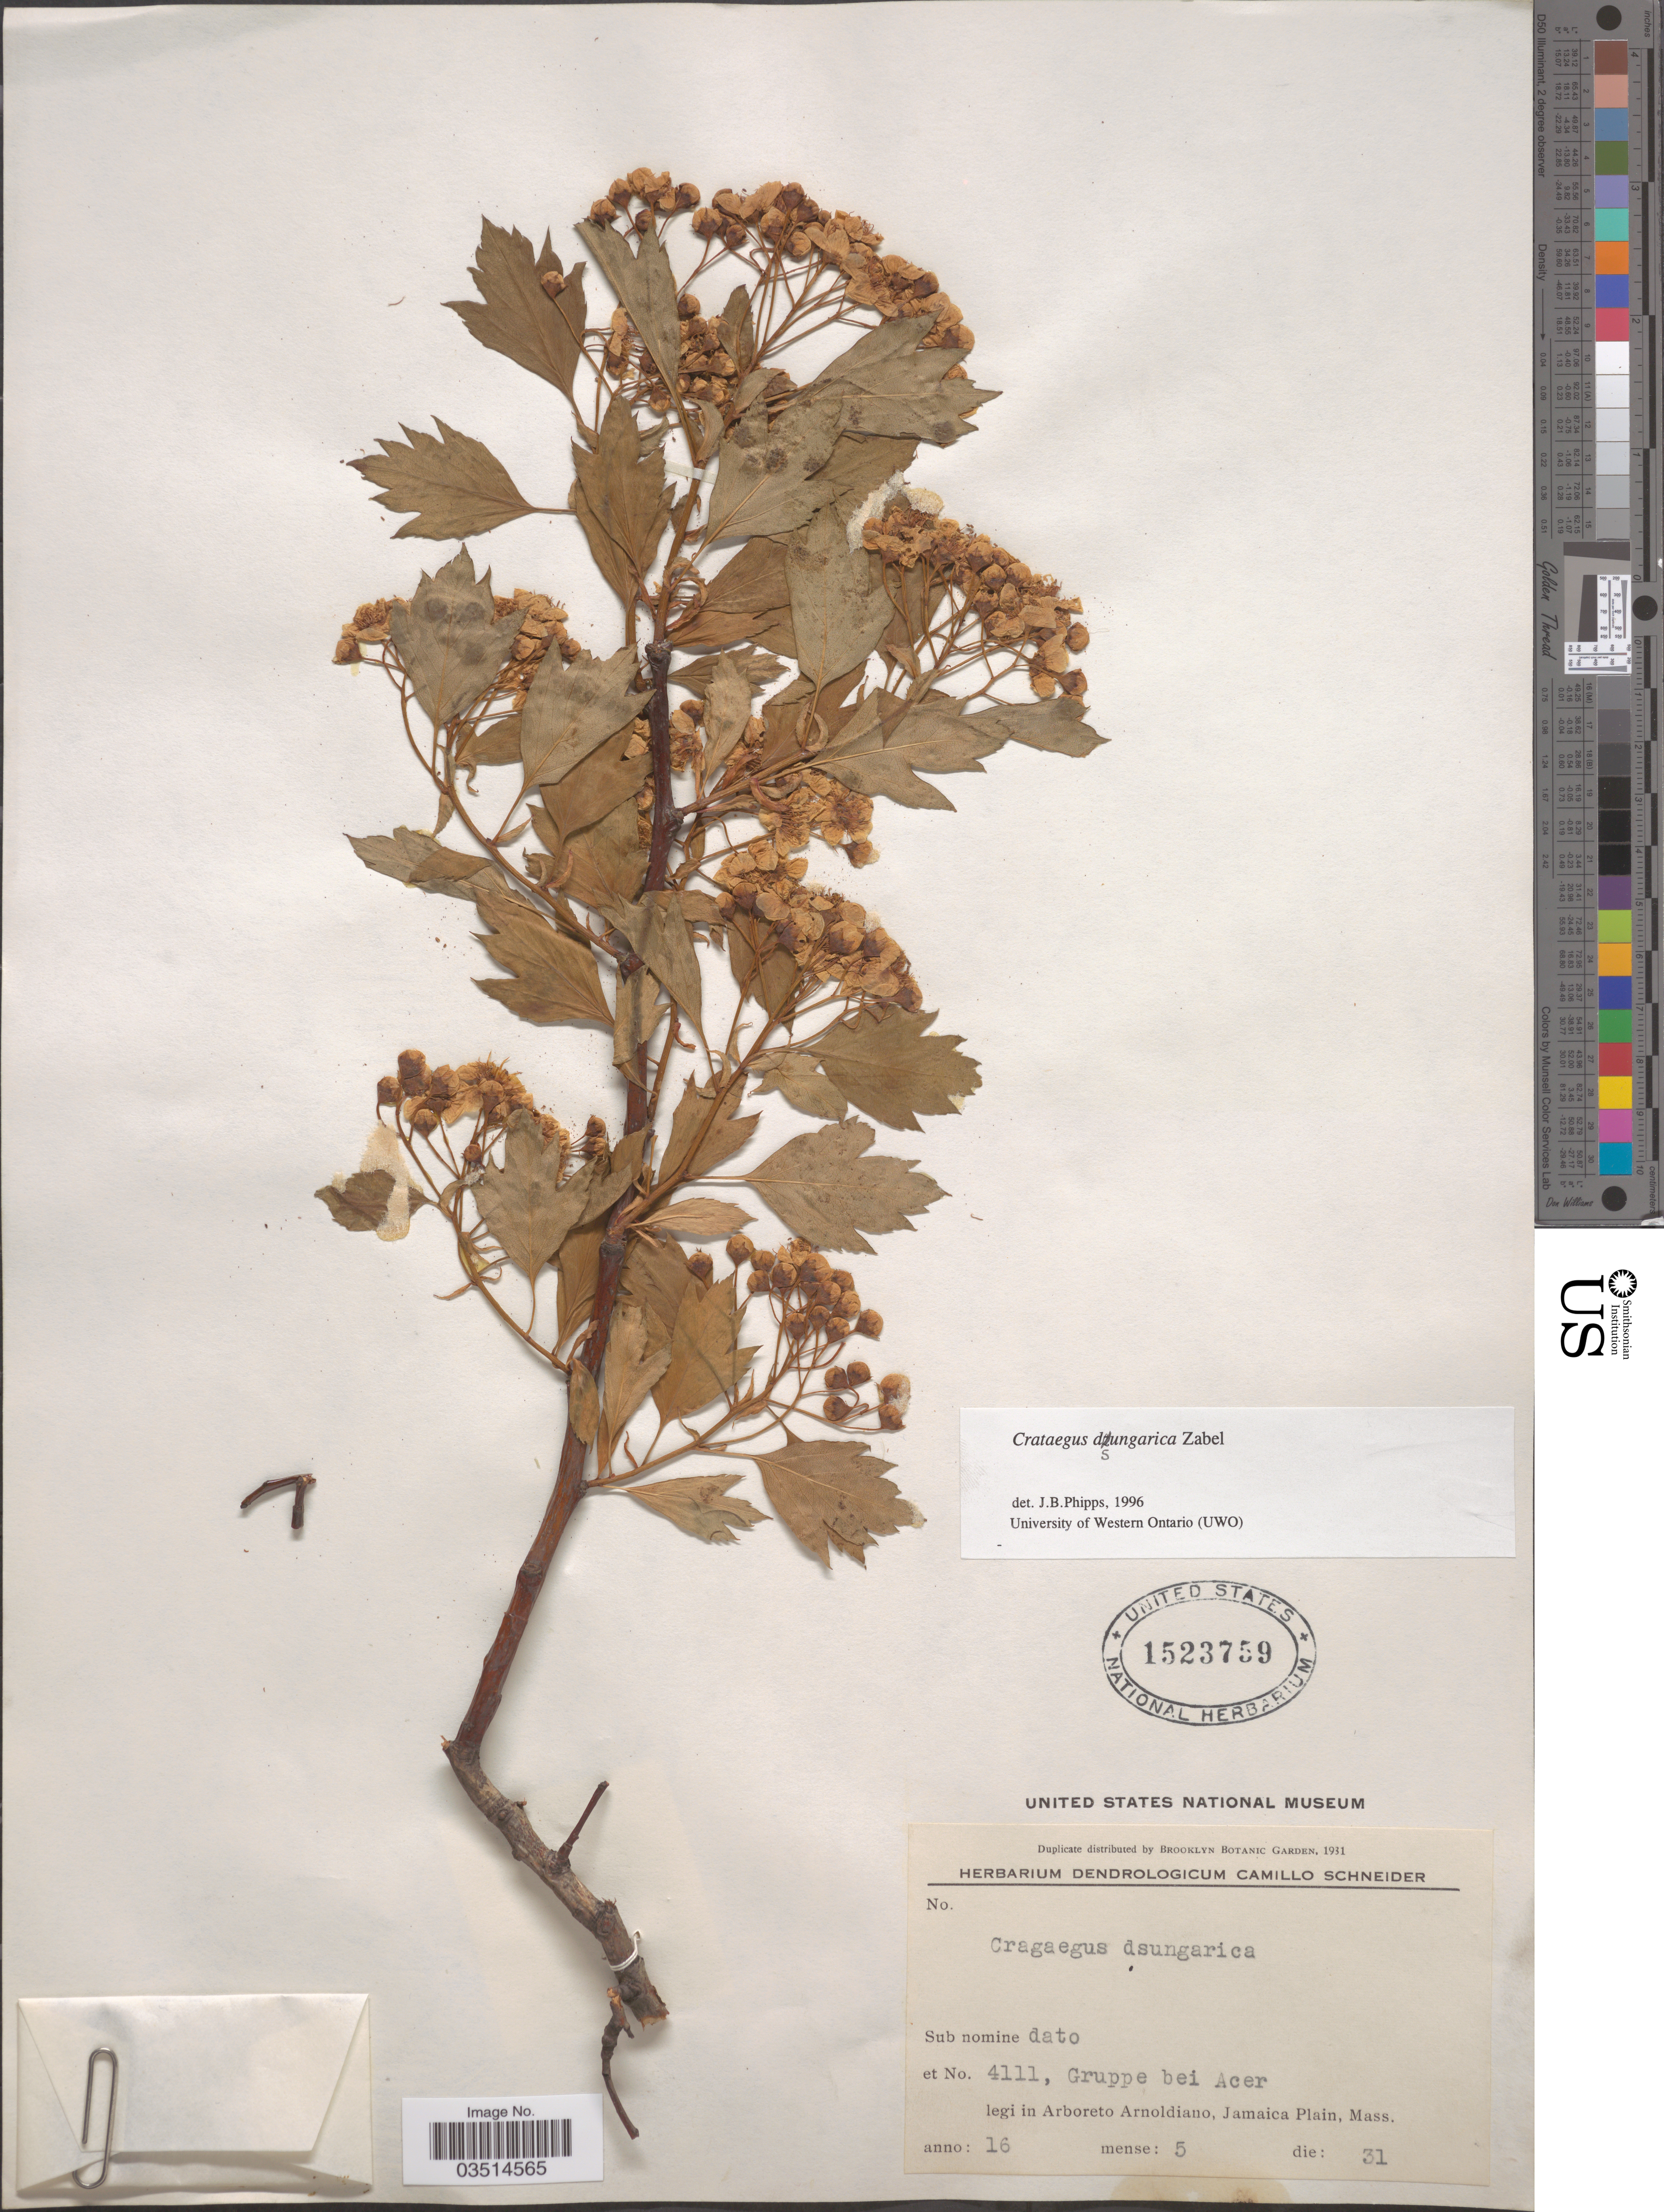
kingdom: Plantae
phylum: Tracheophyta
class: Magnoliopsida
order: Rosales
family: Rosaceae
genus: Crataegus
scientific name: Crataegus dsungarica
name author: Zabel ex Lange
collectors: ex herb. Dendrologicum C. Schneider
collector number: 4111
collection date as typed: Transcribed d/m/y: 31/5/16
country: United States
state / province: Massachusetts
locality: Arboreto Arnoldiano, Jamaica Plain.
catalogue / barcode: US 1523759